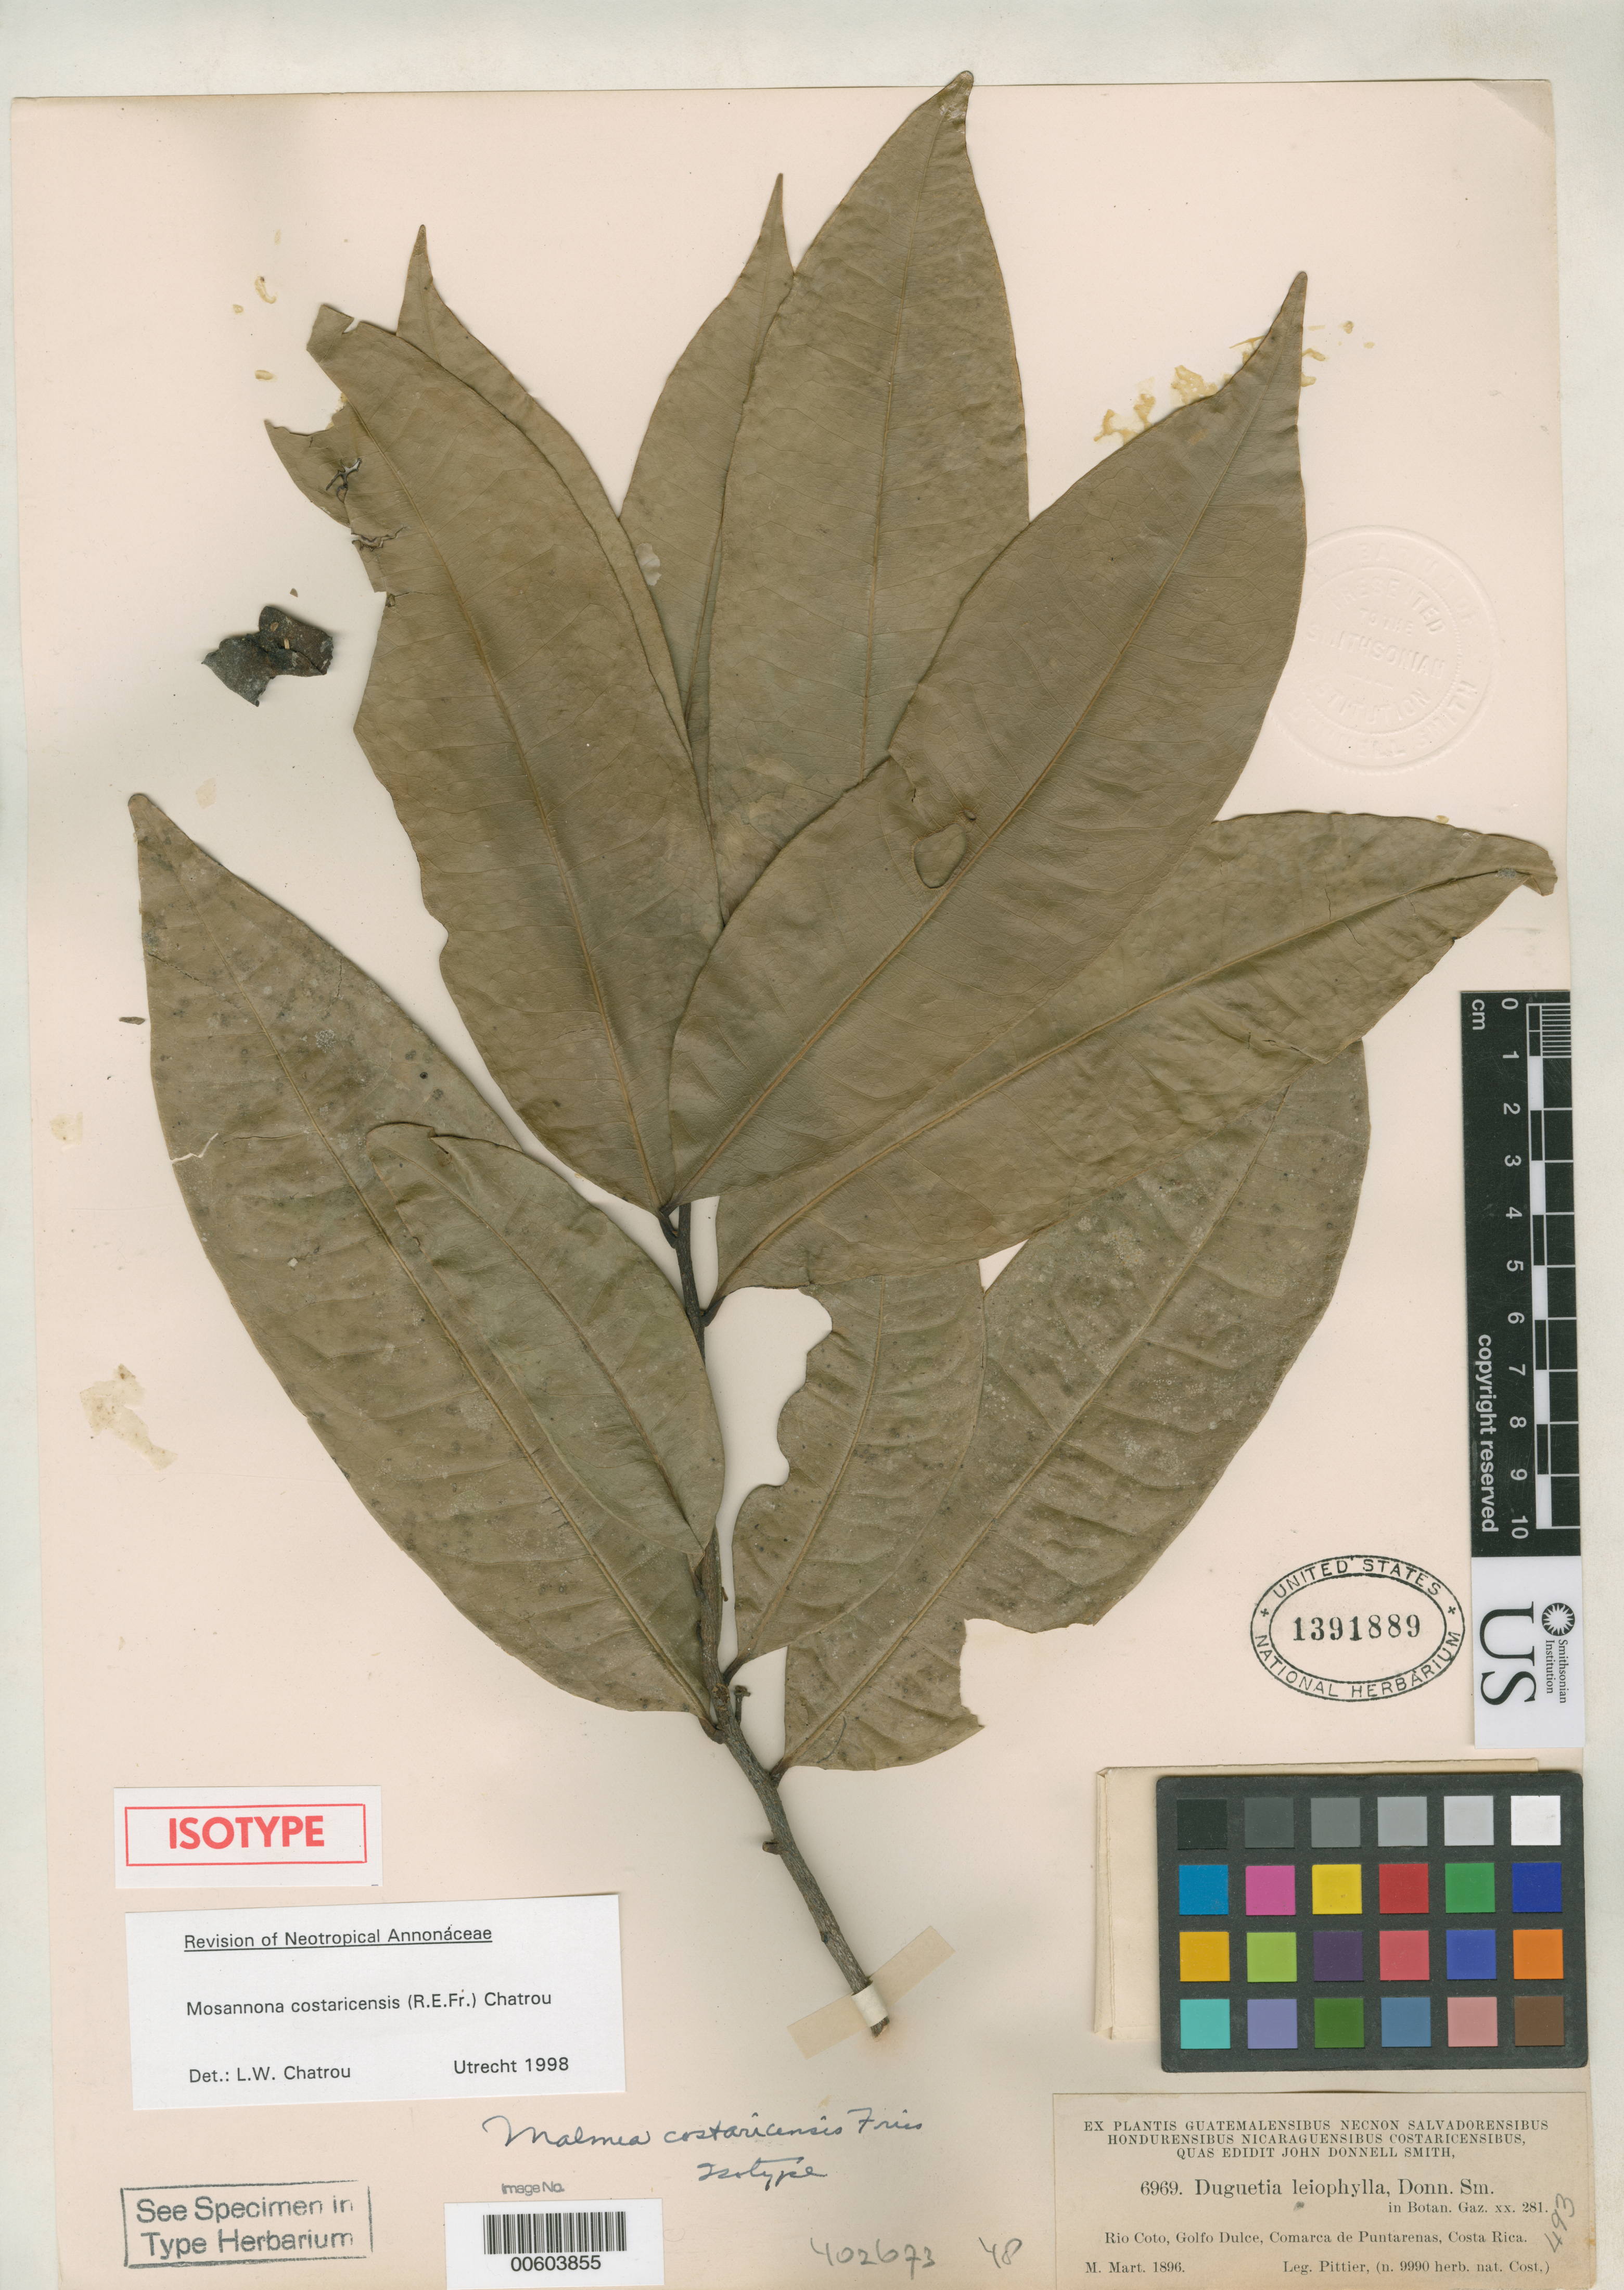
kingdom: Plantae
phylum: Tracheophyta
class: Magnoliopsida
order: Magnoliales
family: Annonaceae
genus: Malmea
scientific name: Malmea costaricensis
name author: R.E. Fr.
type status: Isotype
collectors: H. F. Pittier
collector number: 9990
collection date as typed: Mar 1896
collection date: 1896-03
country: Costa Rica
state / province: Puntarenas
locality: Rio Coto, Golfo Dulce.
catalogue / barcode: US 1391889